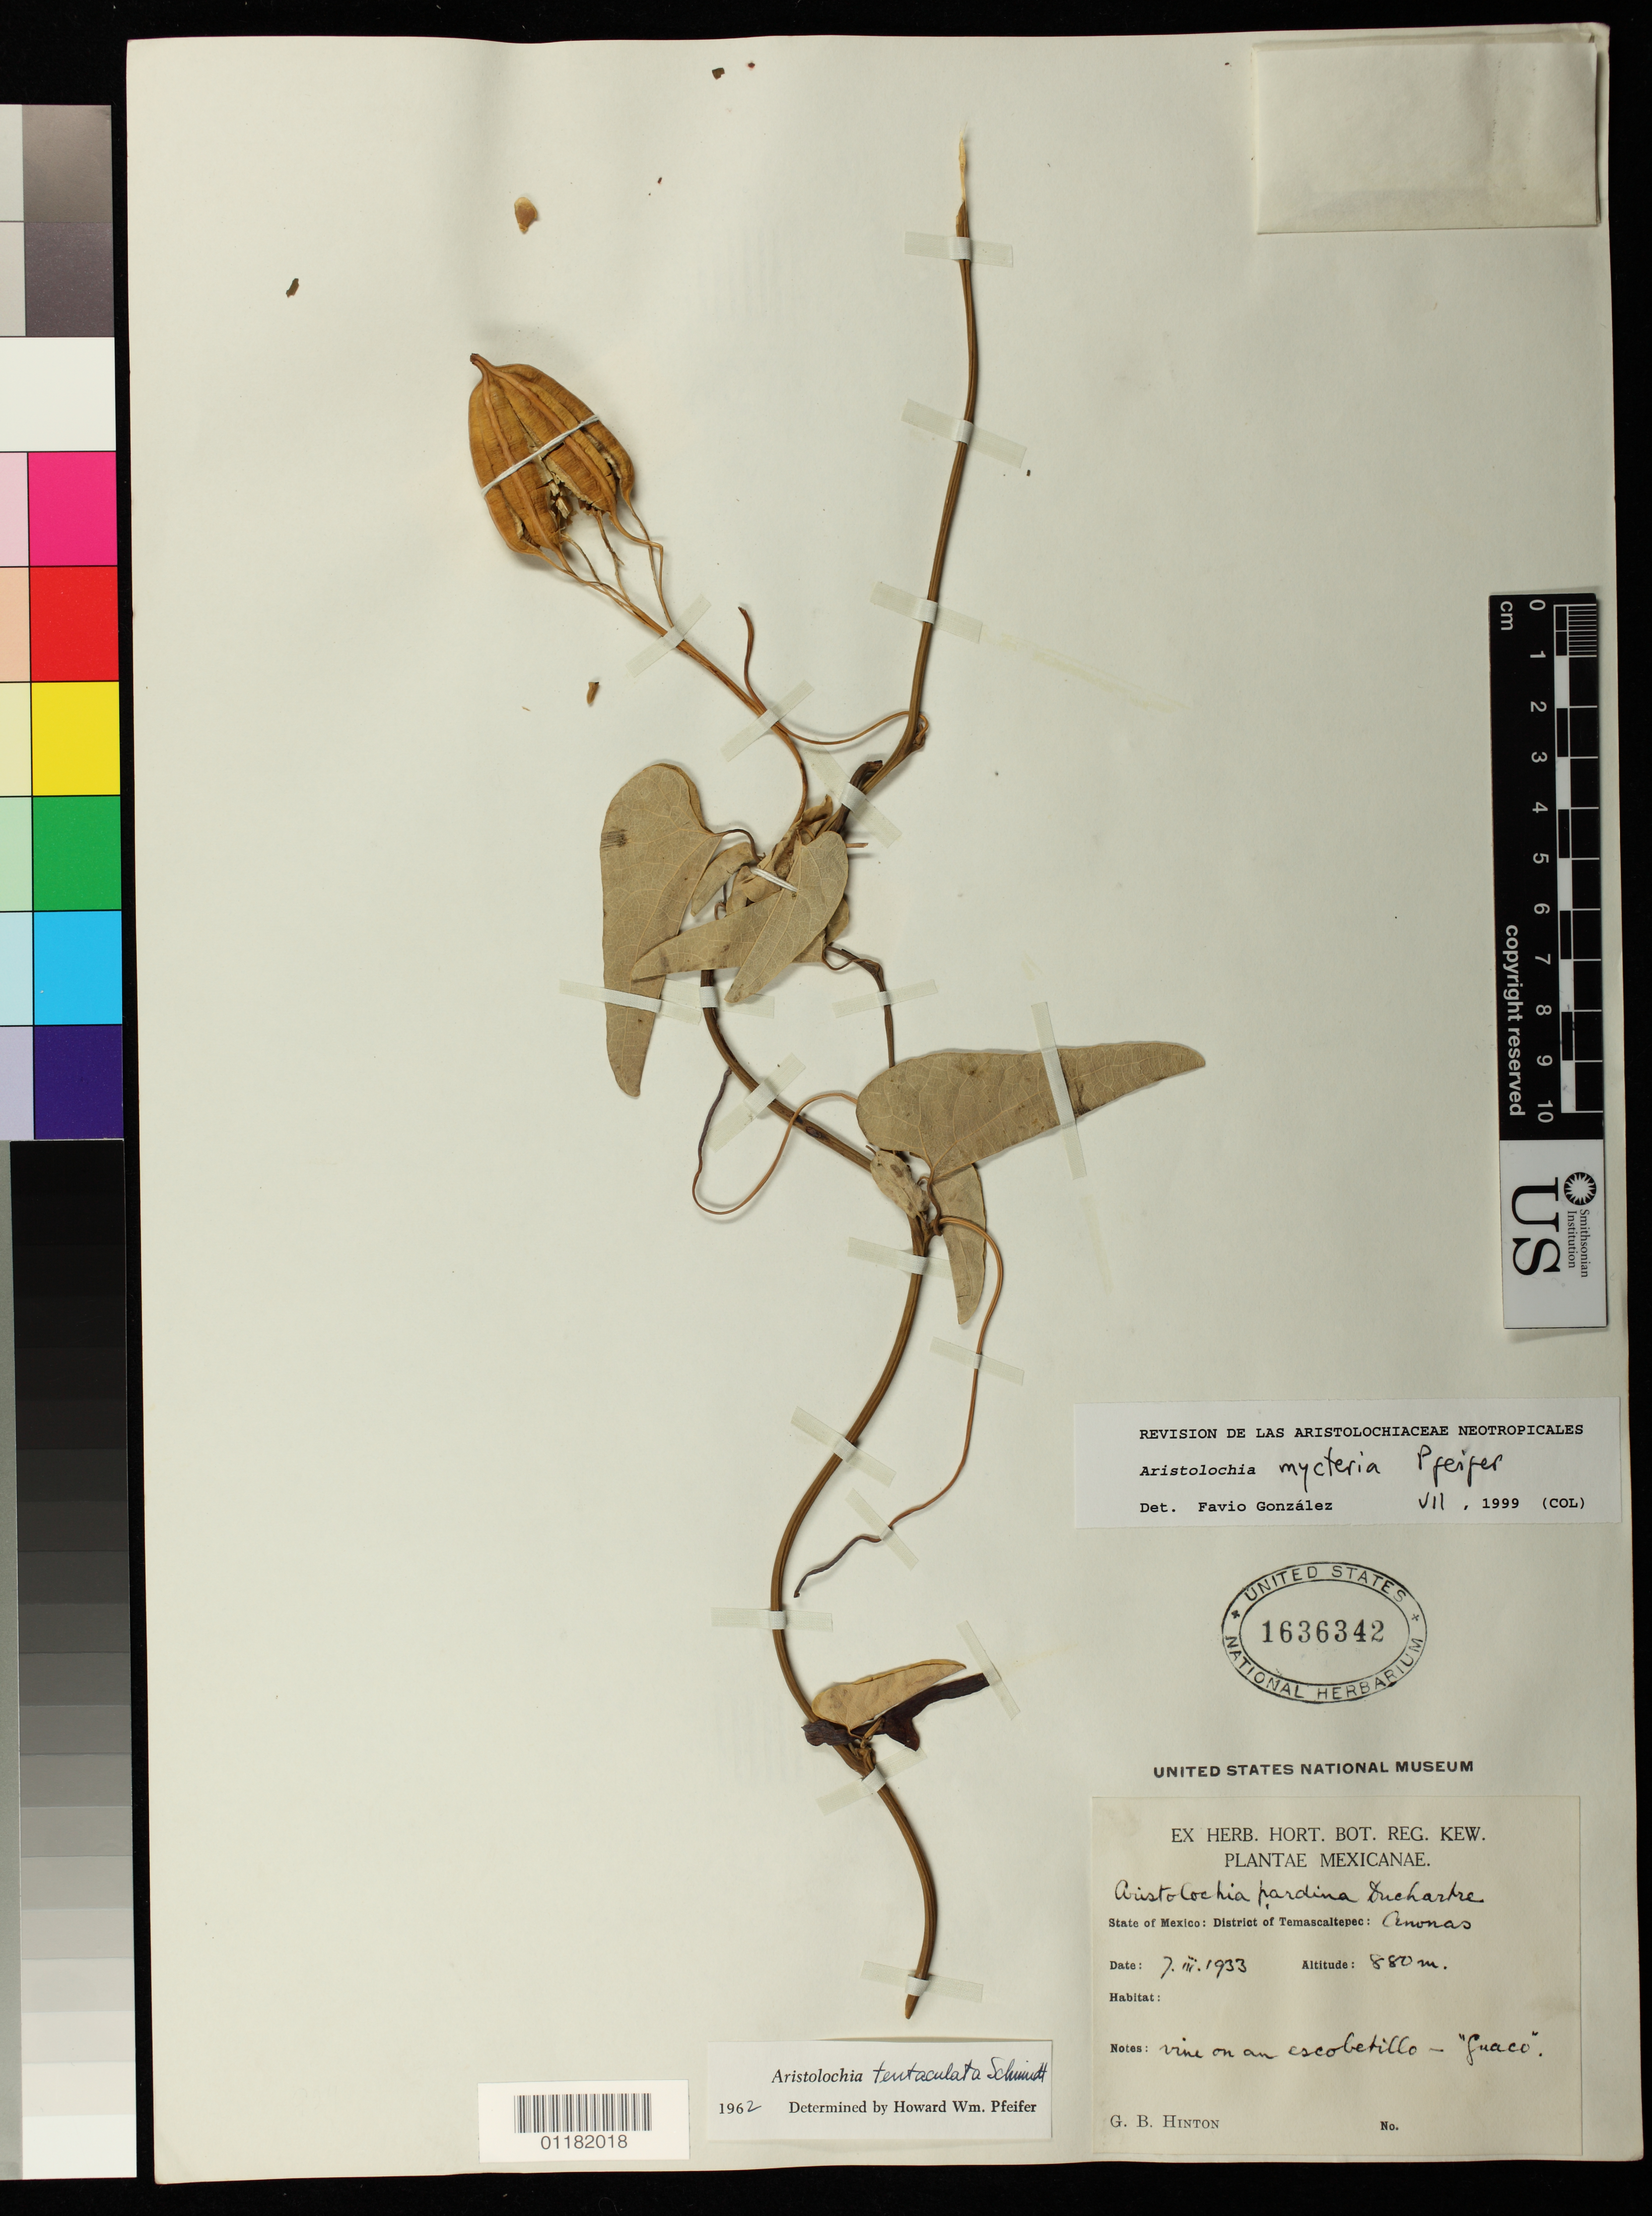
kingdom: Plantae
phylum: Tracheophyta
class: Magnoliopsida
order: Piperales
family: Aristolochiaceae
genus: Aristolochia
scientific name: Aristolochia mycteria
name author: Pfeifer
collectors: G. B. Hinton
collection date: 1933-03-07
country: Mexico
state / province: México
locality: District of Temascaltepec, Anonas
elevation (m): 880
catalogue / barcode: US 1636342